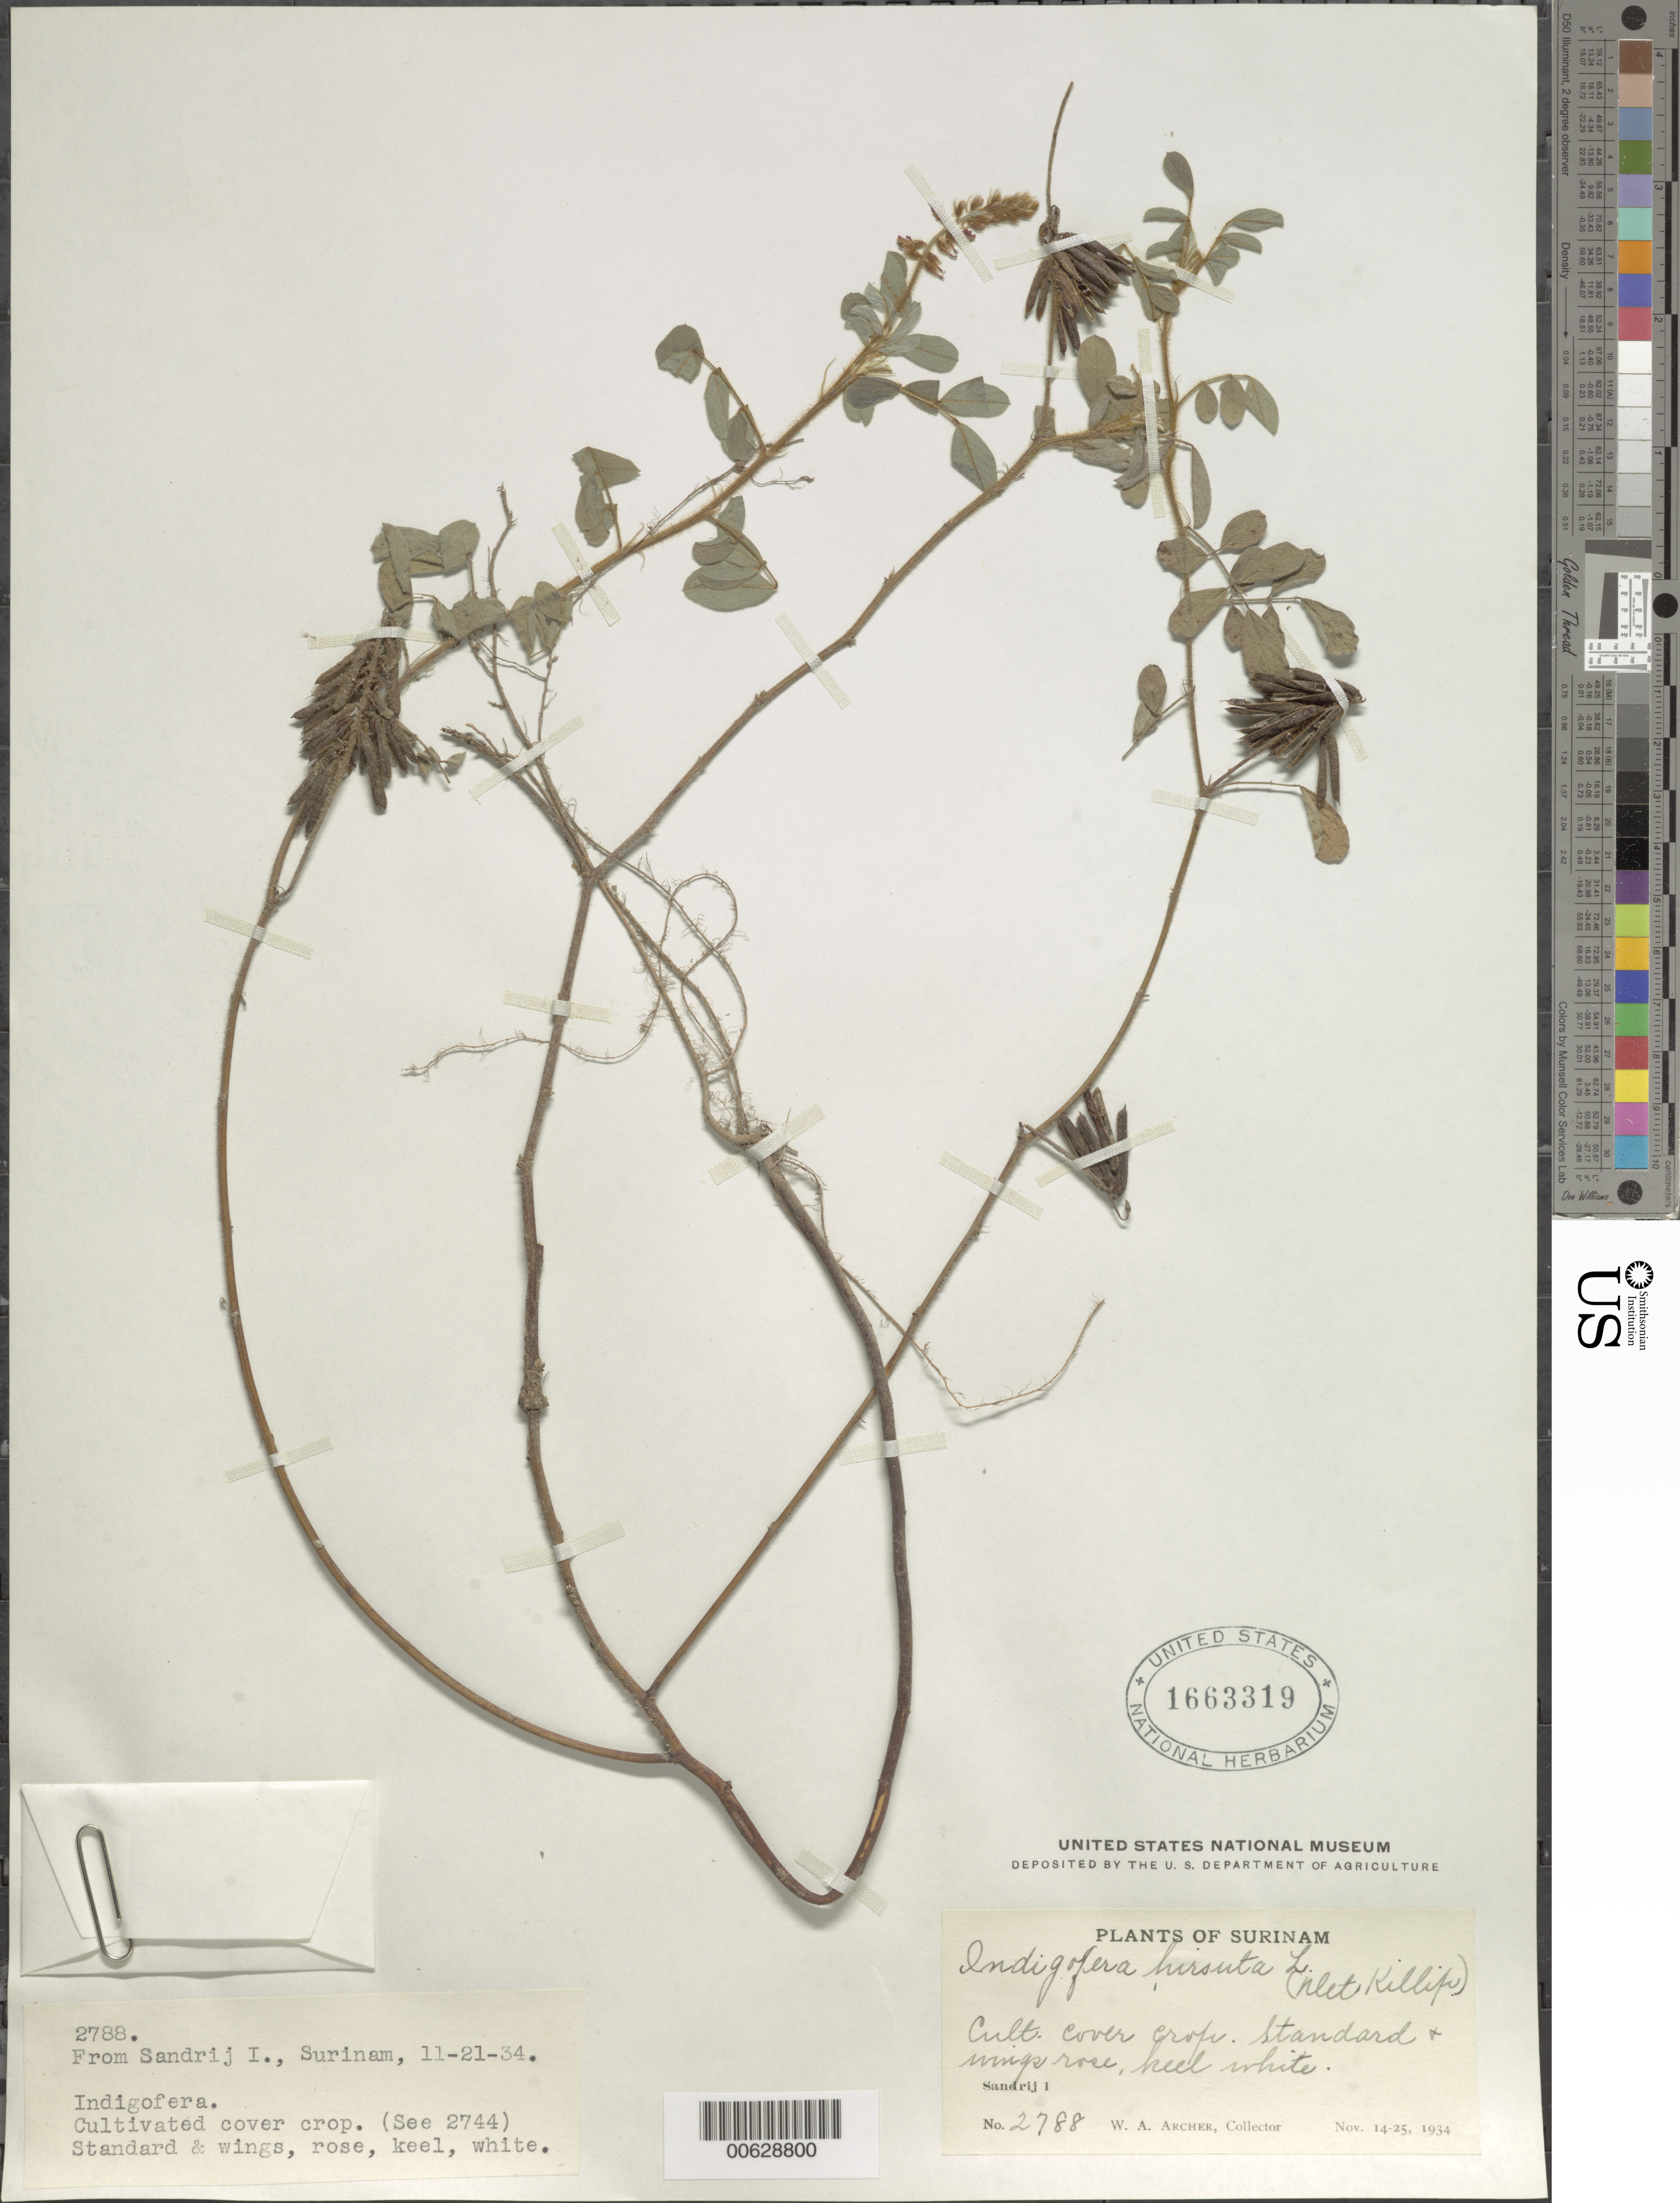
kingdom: Plantae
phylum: Tracheophyta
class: Magnoliopsida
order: Fabales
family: Fabaceae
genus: Indigofera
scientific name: Indigofera hirsuta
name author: L.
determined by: Killip, Ellsworth P.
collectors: W. A. Archer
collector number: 2788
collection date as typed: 14-Nov-34 to 25-Nov-34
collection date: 1934-11-14/1934-11-25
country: Suriname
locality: Zanderij I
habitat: Cultivated cover crop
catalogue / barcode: US 1663319